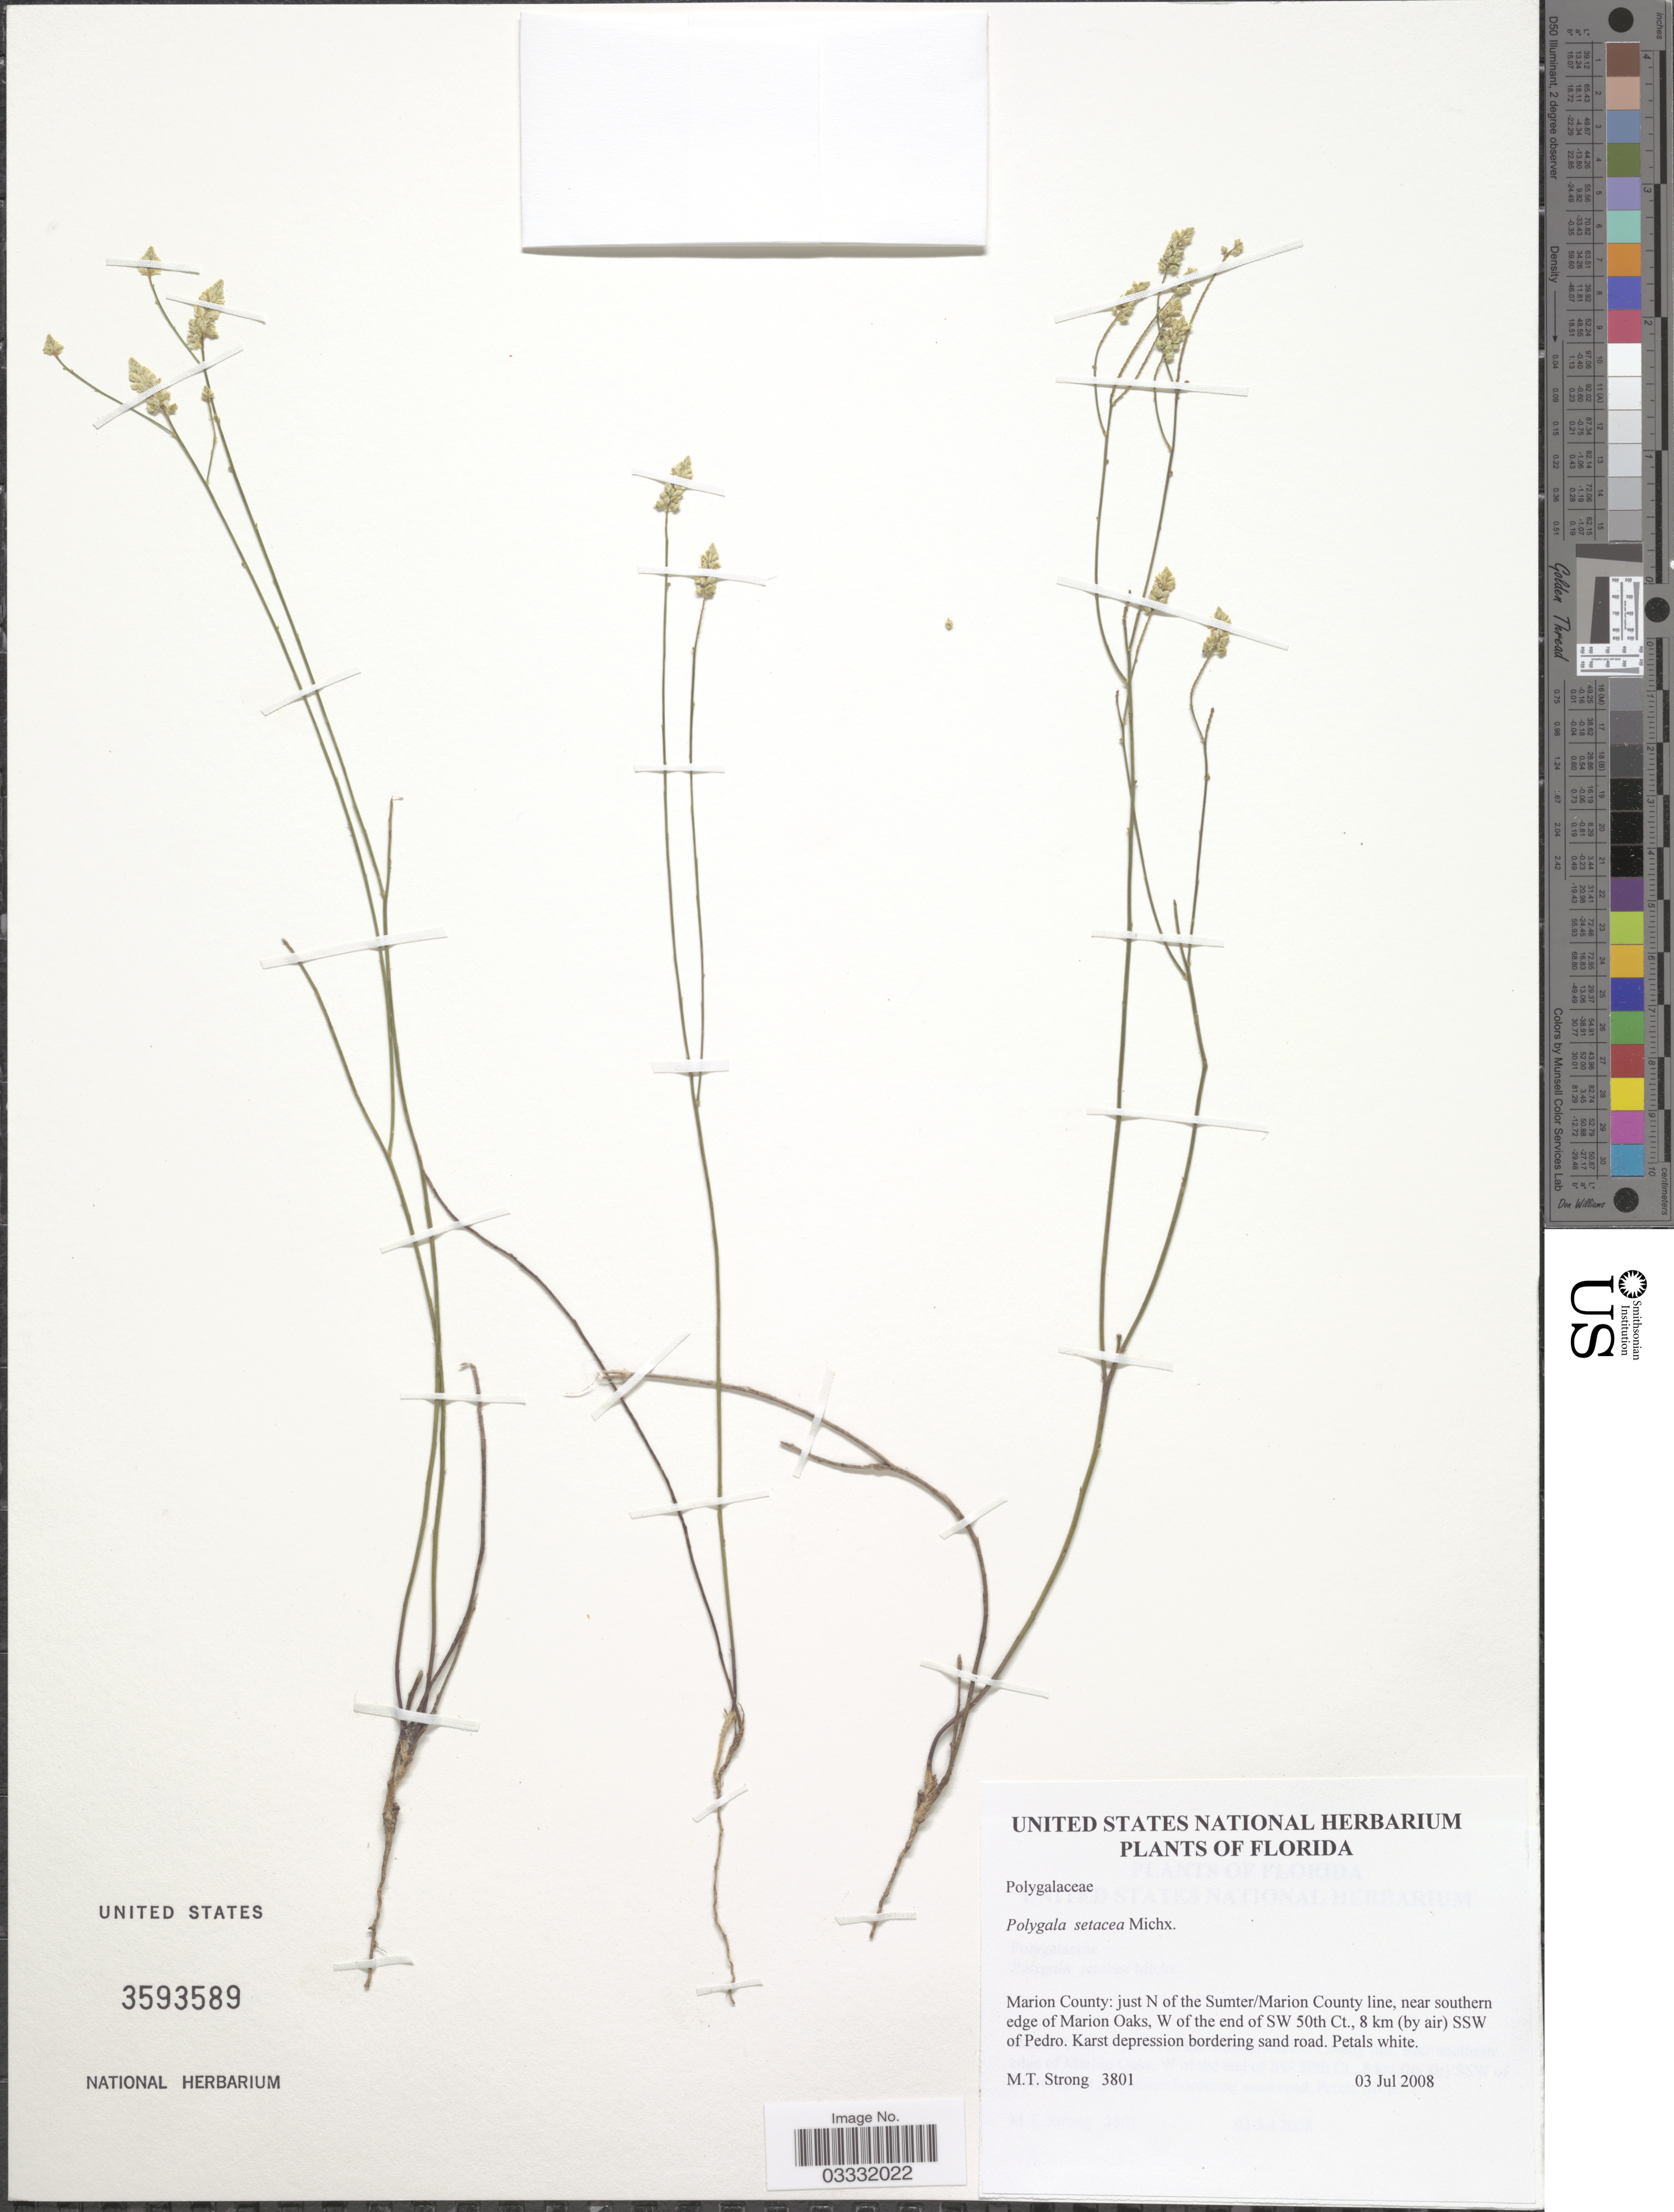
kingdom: Plantae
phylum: Tracheophyta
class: Magnoliopsida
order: Fabales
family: Polygalaceae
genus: Polygala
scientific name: Polygala setacea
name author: Michx.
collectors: M. T. Strong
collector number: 3801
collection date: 2008-07-03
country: United States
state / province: Florida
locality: Marion County: just N of the Sumter/ Marion County line, near southern edge of Marion Oaks, W of the end of SW 50th Ct., 8 km (by air) SSW of Pedro. Karst depression bordering sand road.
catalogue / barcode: US 3593589